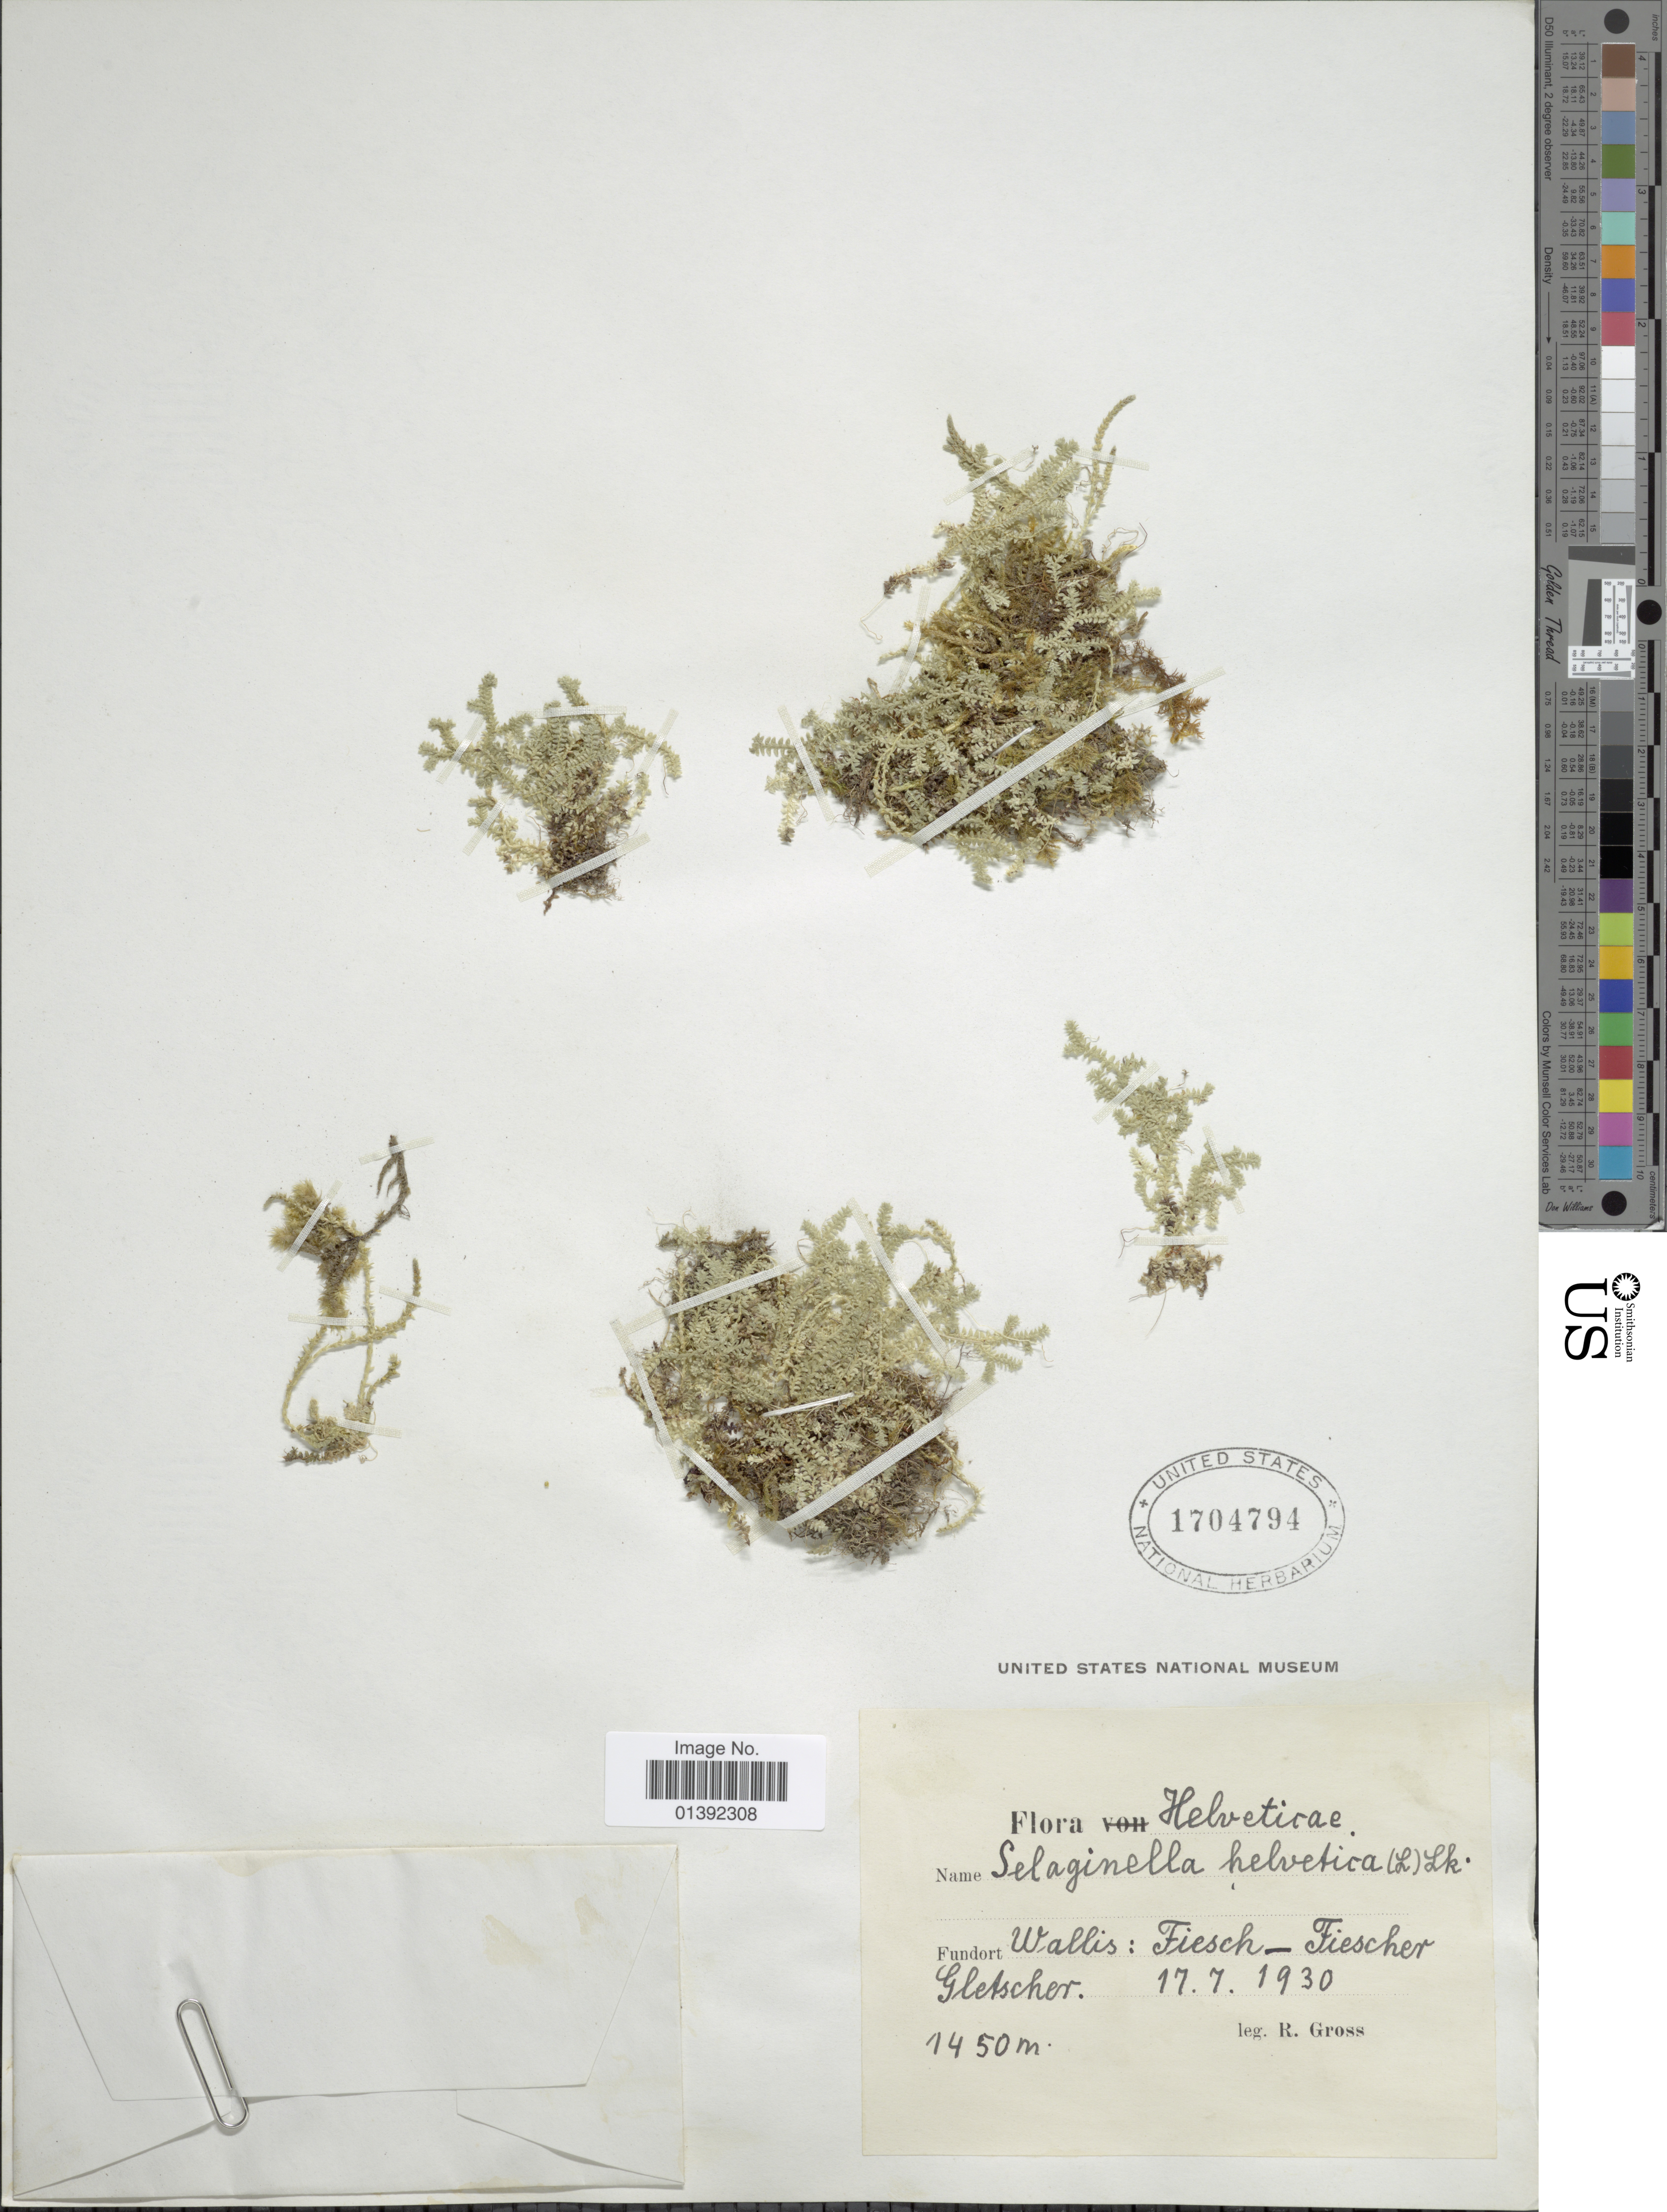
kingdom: Plantae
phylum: Tracheophyta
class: Lycopodiopsida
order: Selaginellales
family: Selaginellaceae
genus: Selaginella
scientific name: Selaginella helvetica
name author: (L.) Spring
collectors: R. Gross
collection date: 1930-07-17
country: Switzerland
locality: Helvetica, Wallis: Fiesch-Fiescher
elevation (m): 1450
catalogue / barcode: US 1704794